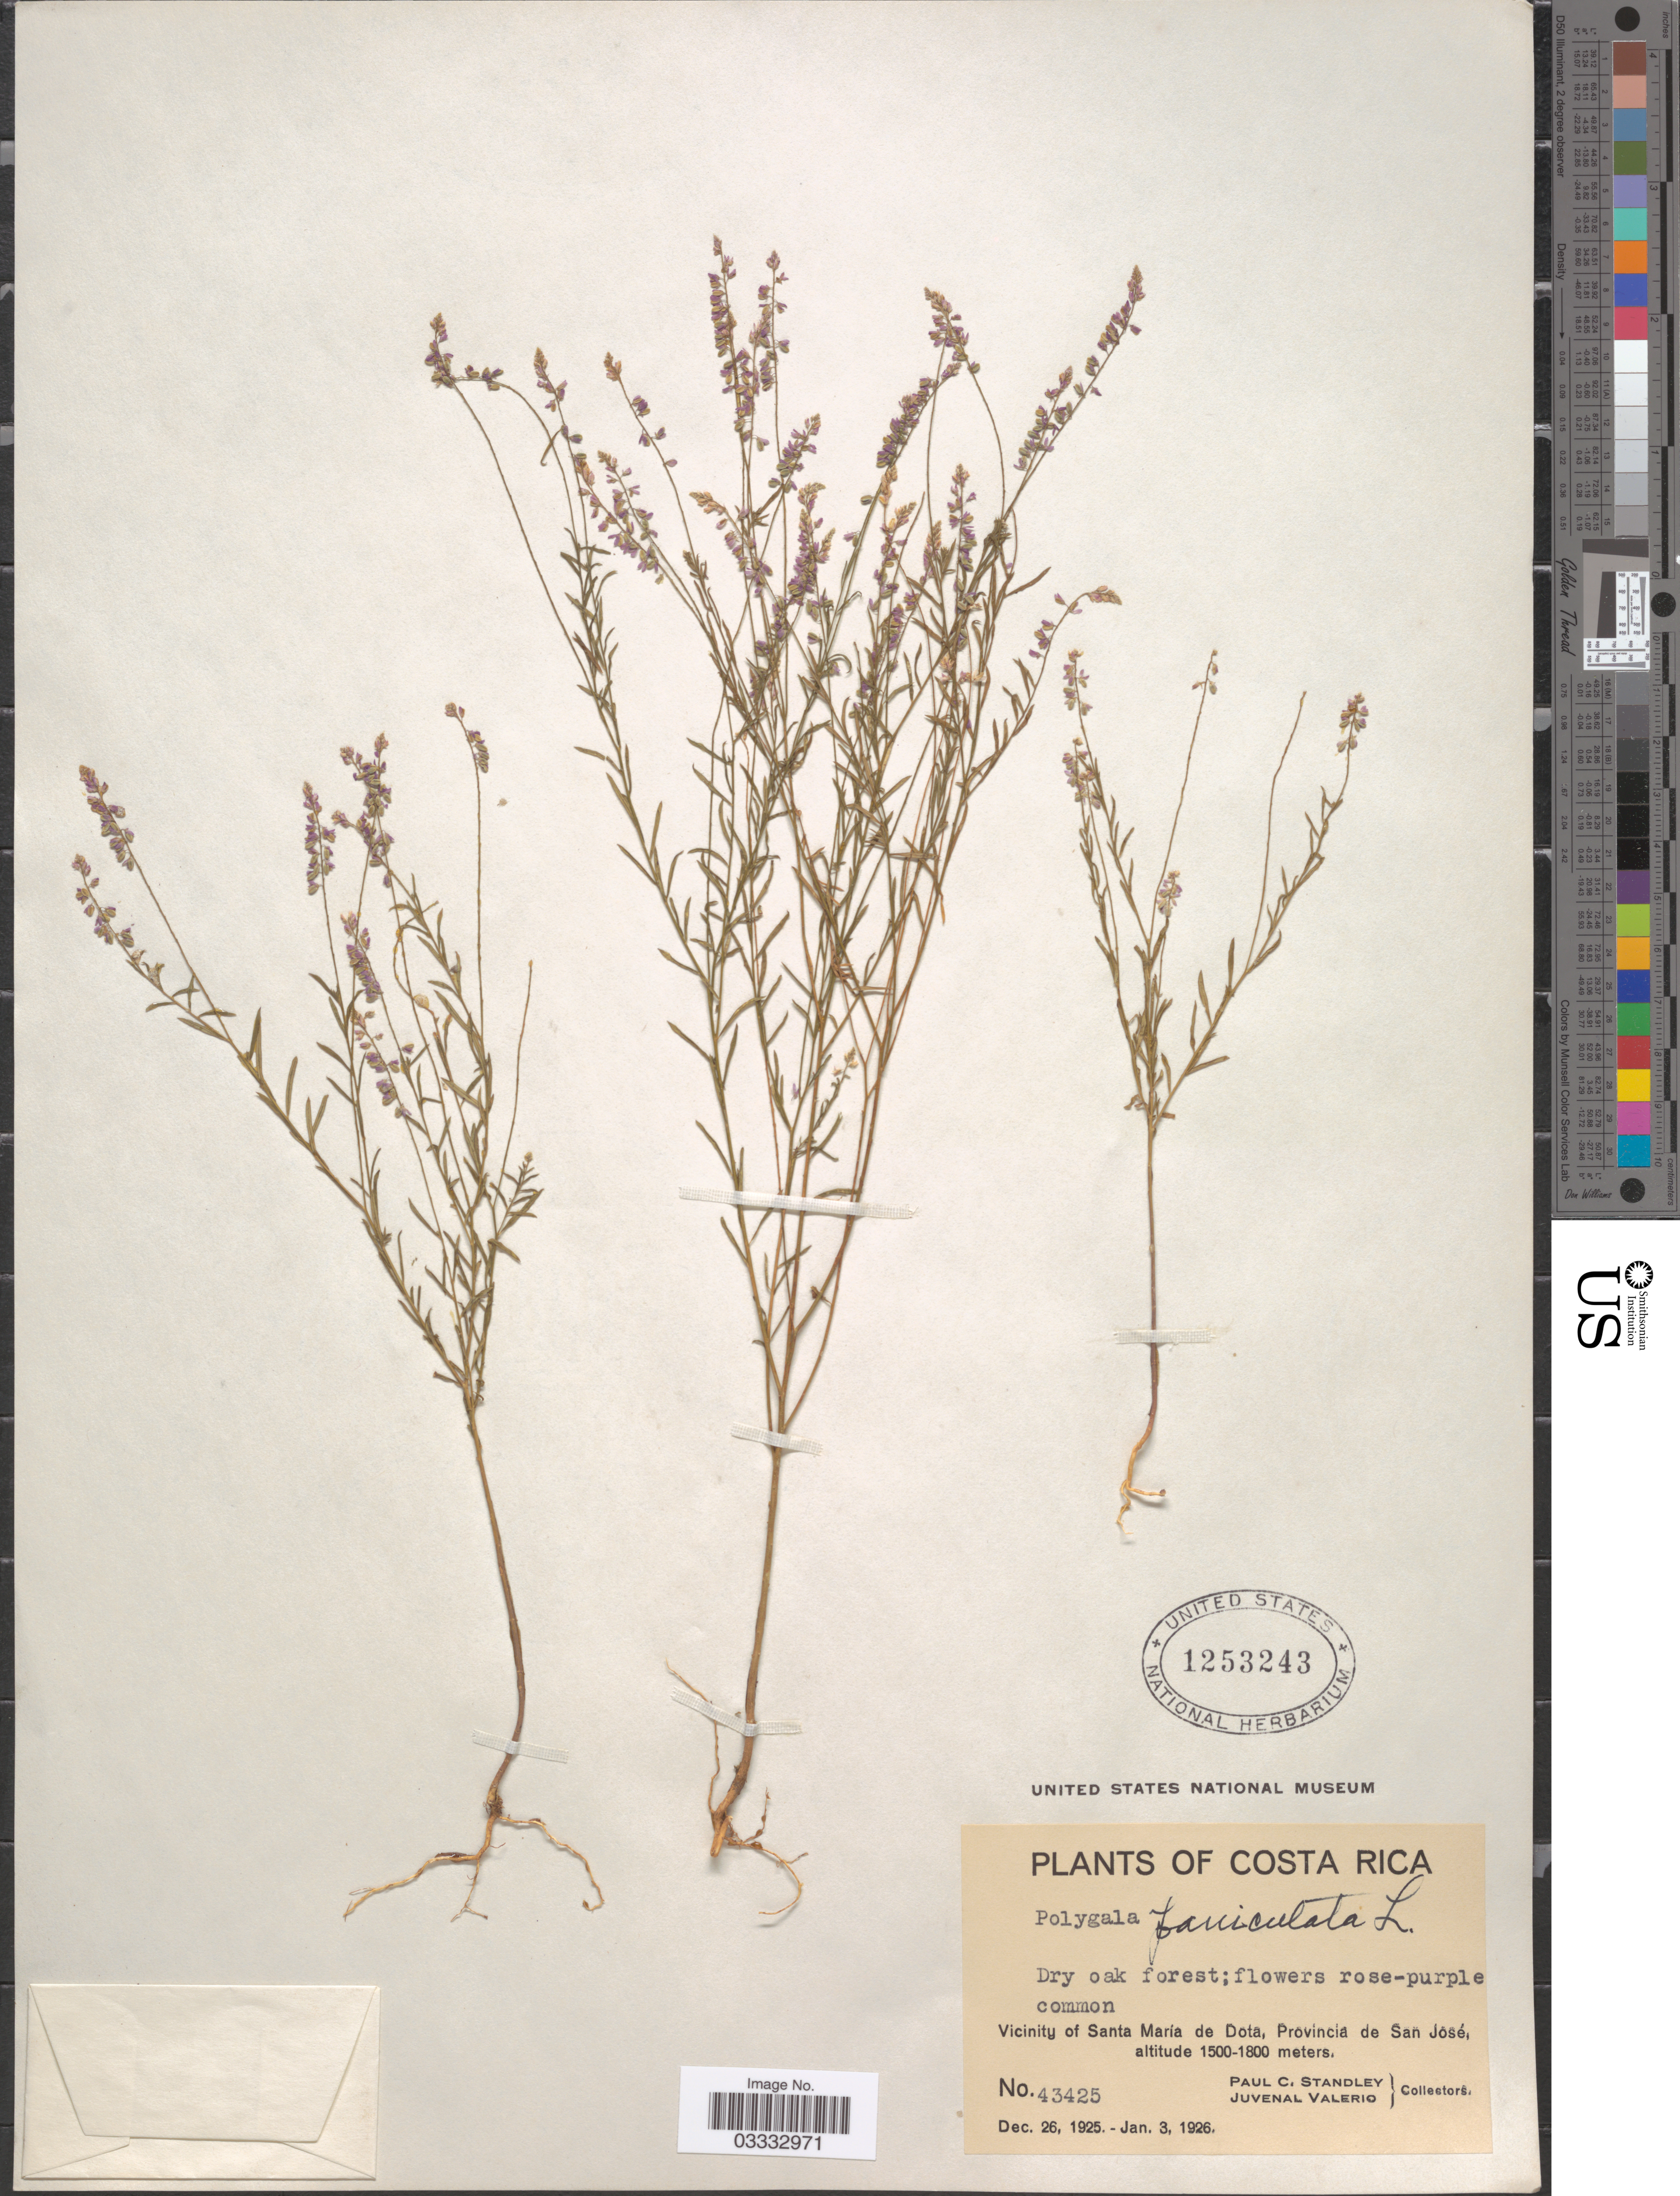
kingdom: Plantae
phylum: Tracheophyta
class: Magnoliopsida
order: Fabales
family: Polygalaceae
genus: Polygala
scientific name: Polygala paniculata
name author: L.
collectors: P. C. Standley & J. Valerio R.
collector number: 43425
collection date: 1925-12-26/1926-01-03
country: Costa Rica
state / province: San José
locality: Vicinity of Santa María de Dota.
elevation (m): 1500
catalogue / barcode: US 1253243